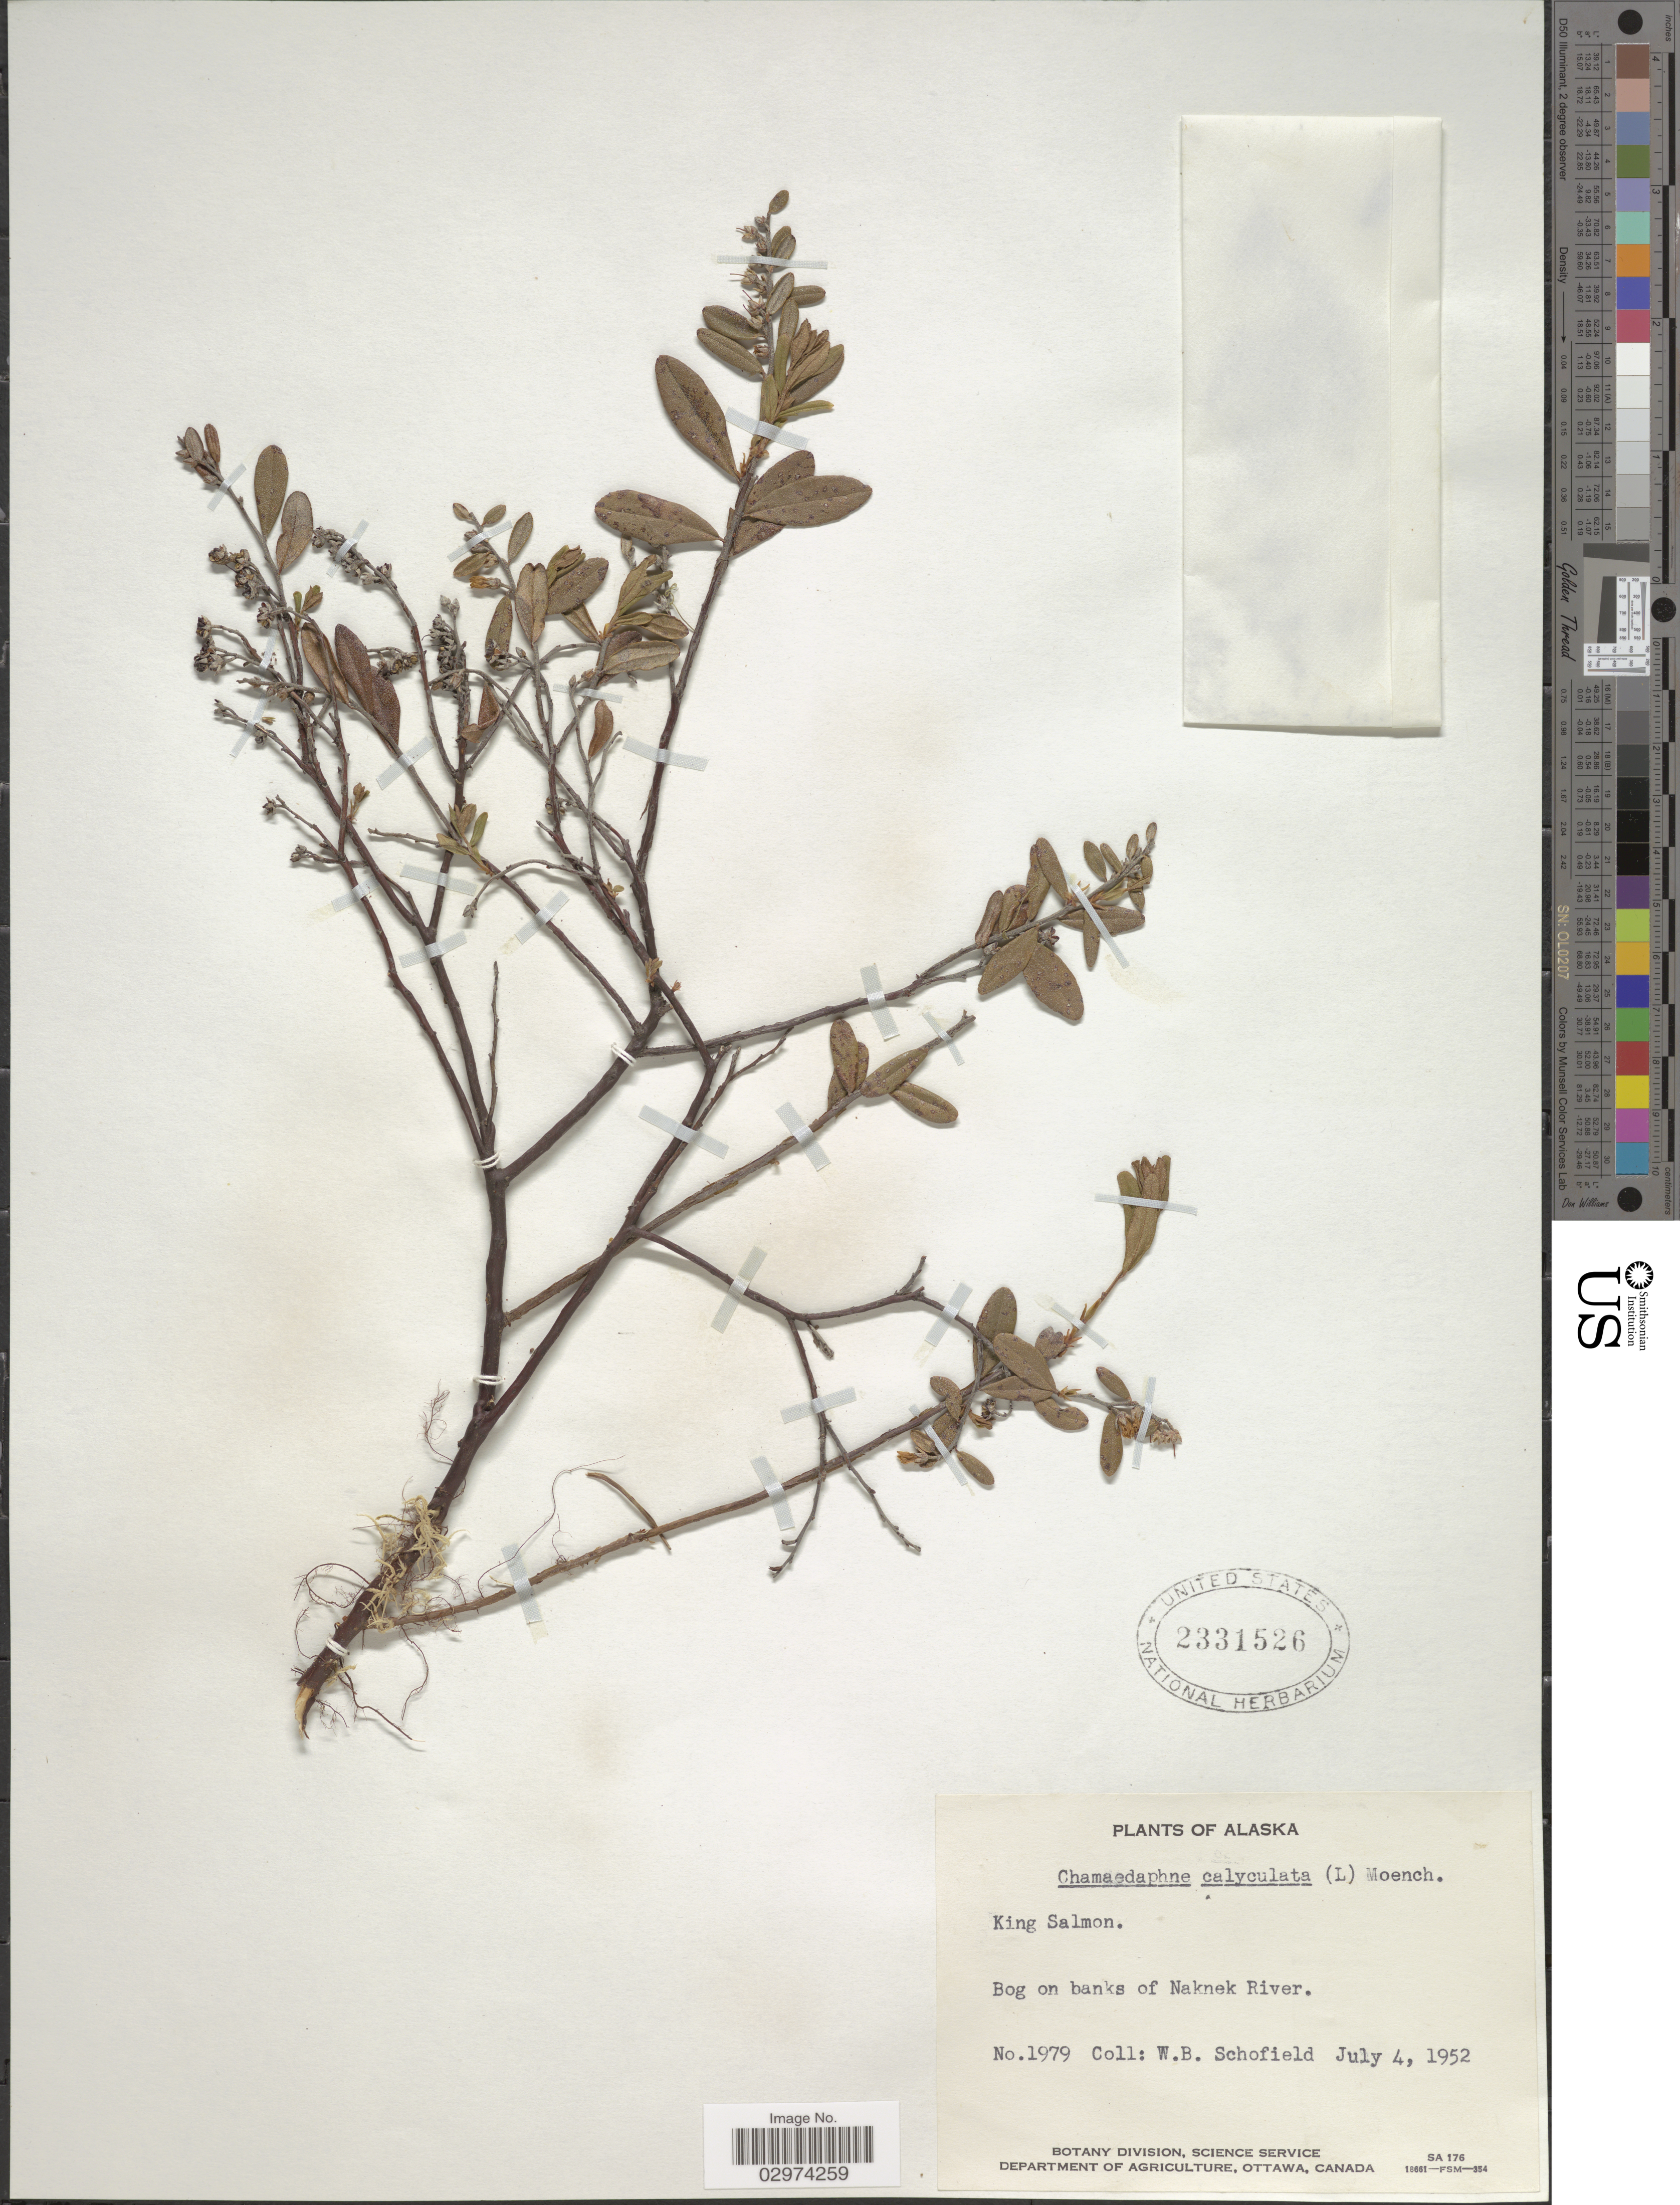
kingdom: Plantae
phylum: Tracheophyta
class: Magnoliopsida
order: Ericales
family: Ericaceae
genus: Chamaedaphne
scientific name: Chamaedaphne calyculata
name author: (L.) Moench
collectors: W. Schofield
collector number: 1979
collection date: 1952-07-04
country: United States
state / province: Alaska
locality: King Salmon. Bog on banks of Naknek River.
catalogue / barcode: US 2331526